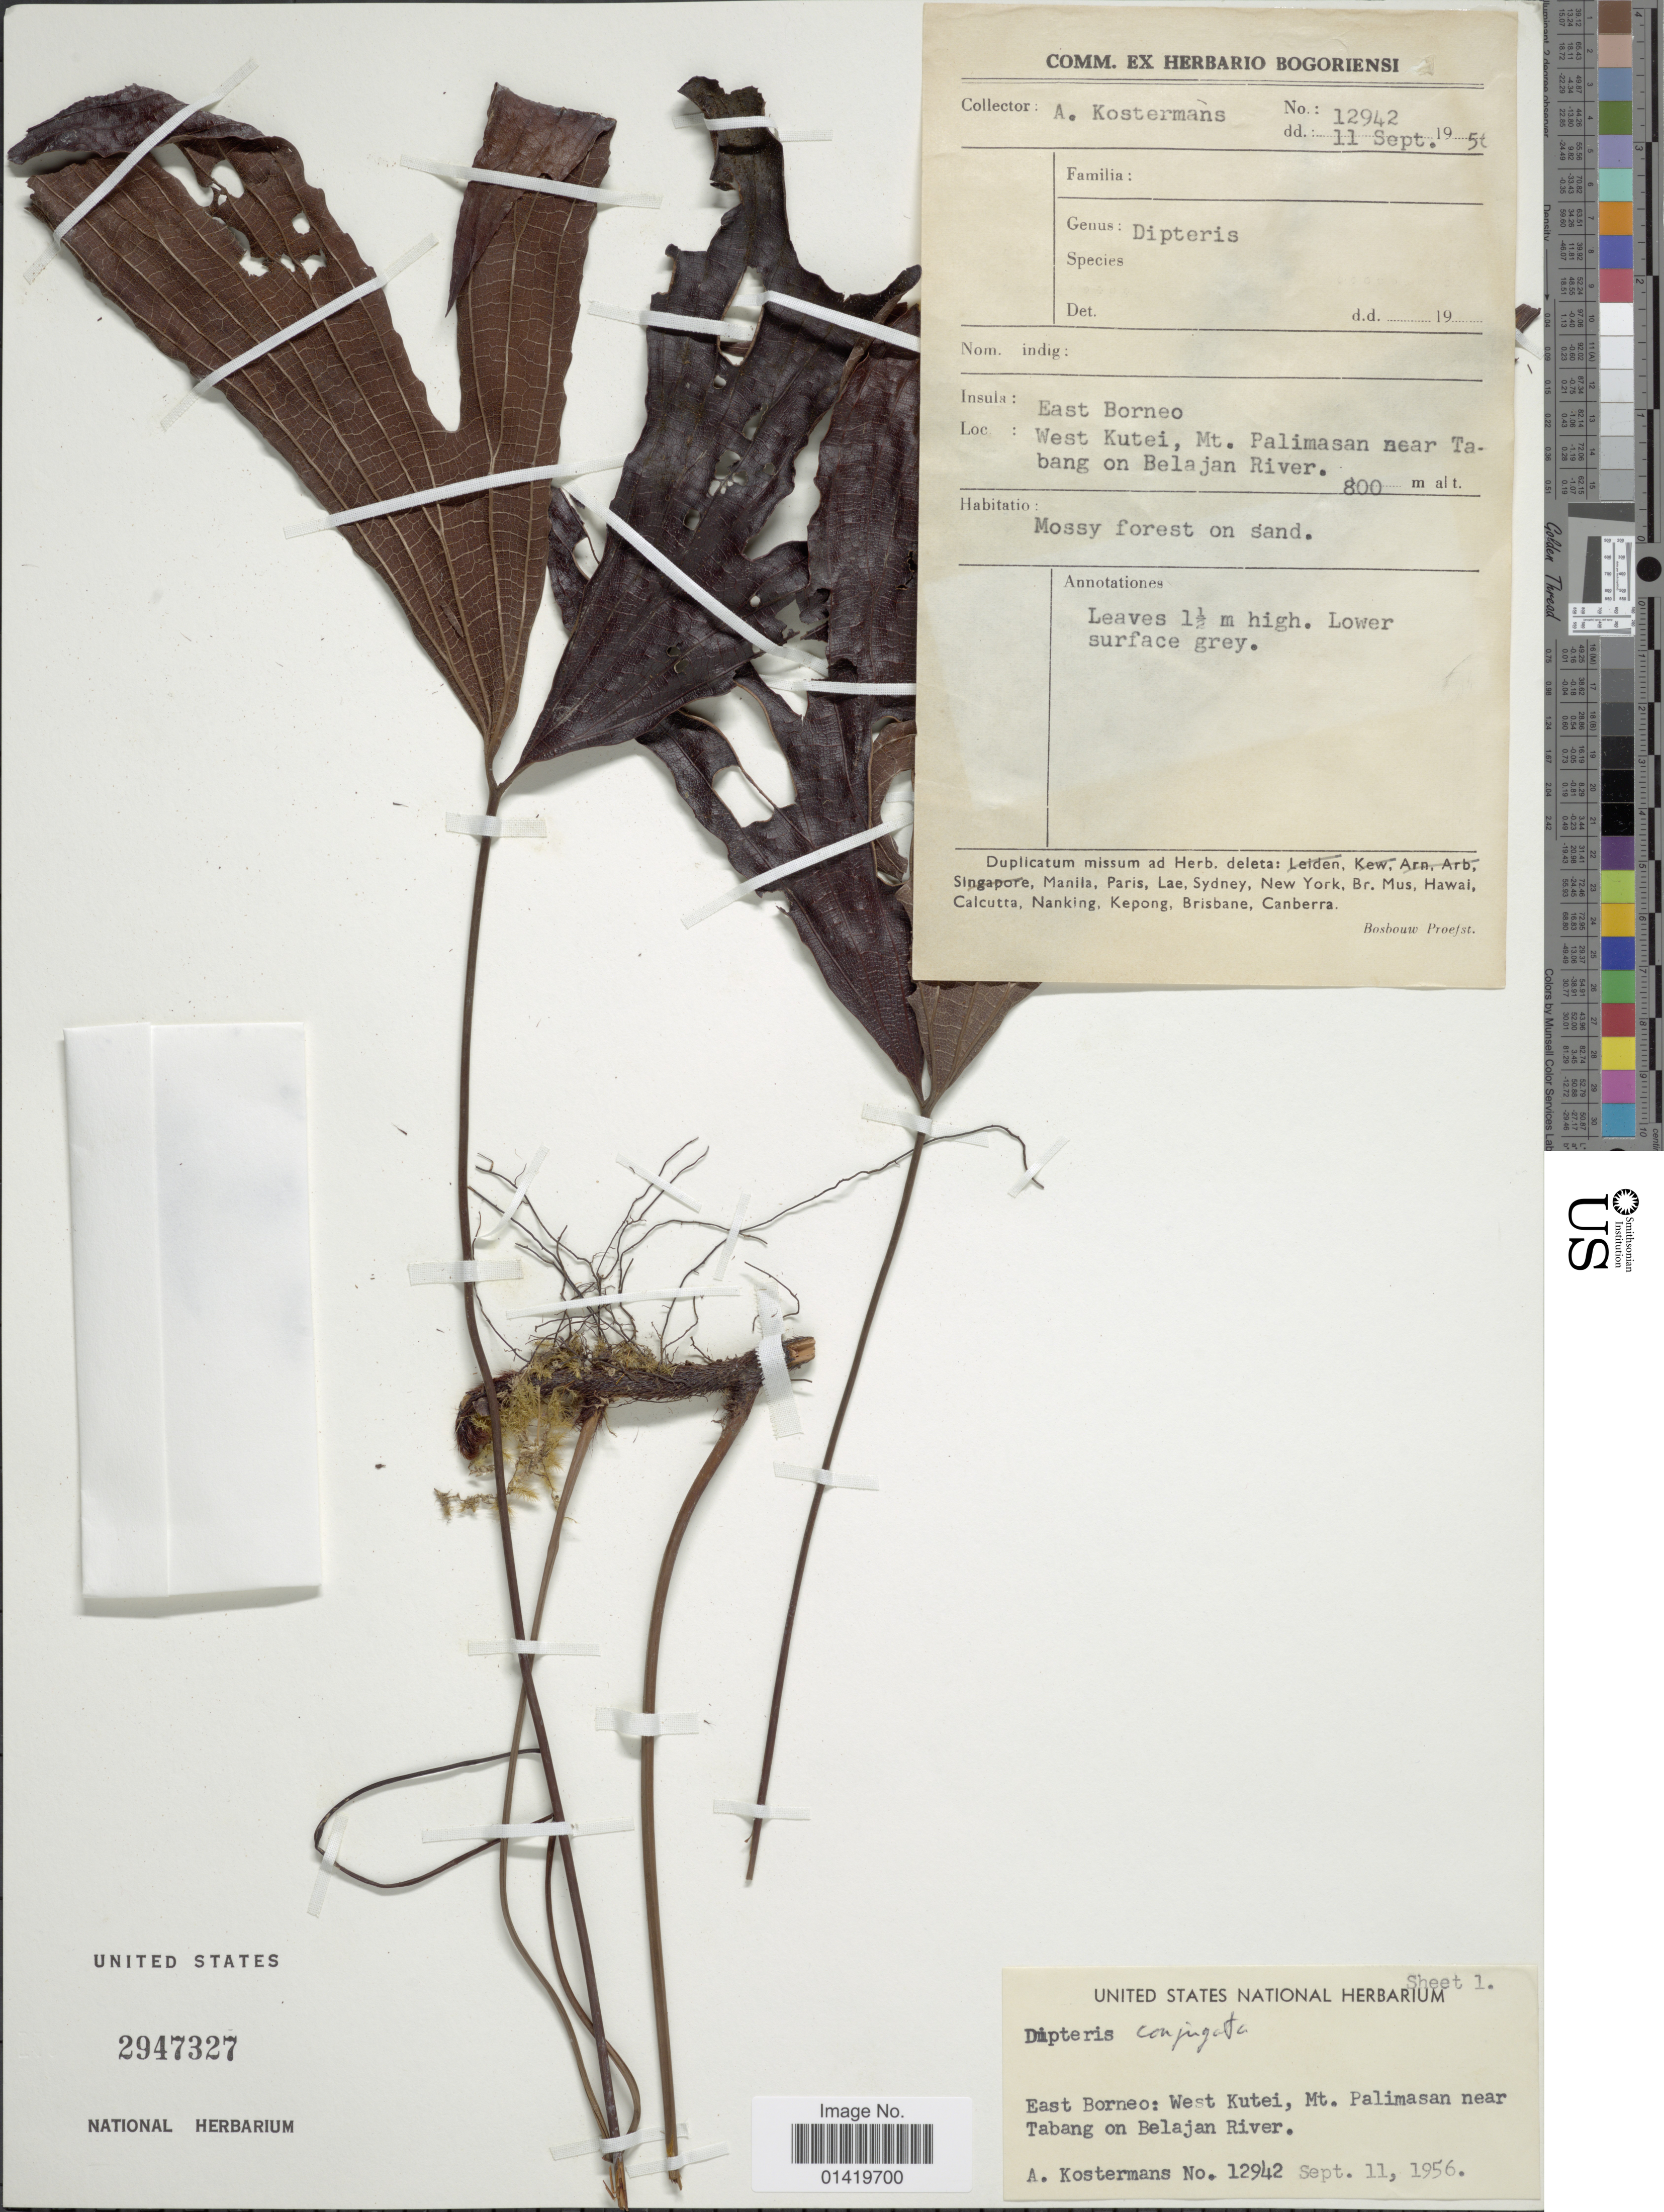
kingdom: Plantae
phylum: Tracheophyta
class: Polypodiopsida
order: Gleicheniales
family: Dipteridaceae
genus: Dipteris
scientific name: Dipteris conjugata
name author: Reinw.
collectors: A. J. G. Kostermans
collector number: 12942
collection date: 1956-09-11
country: Malaysia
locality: East Borneo: West Kutei, Mt. Palimasan near Tabang on Belajan river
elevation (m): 800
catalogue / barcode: US 2947327